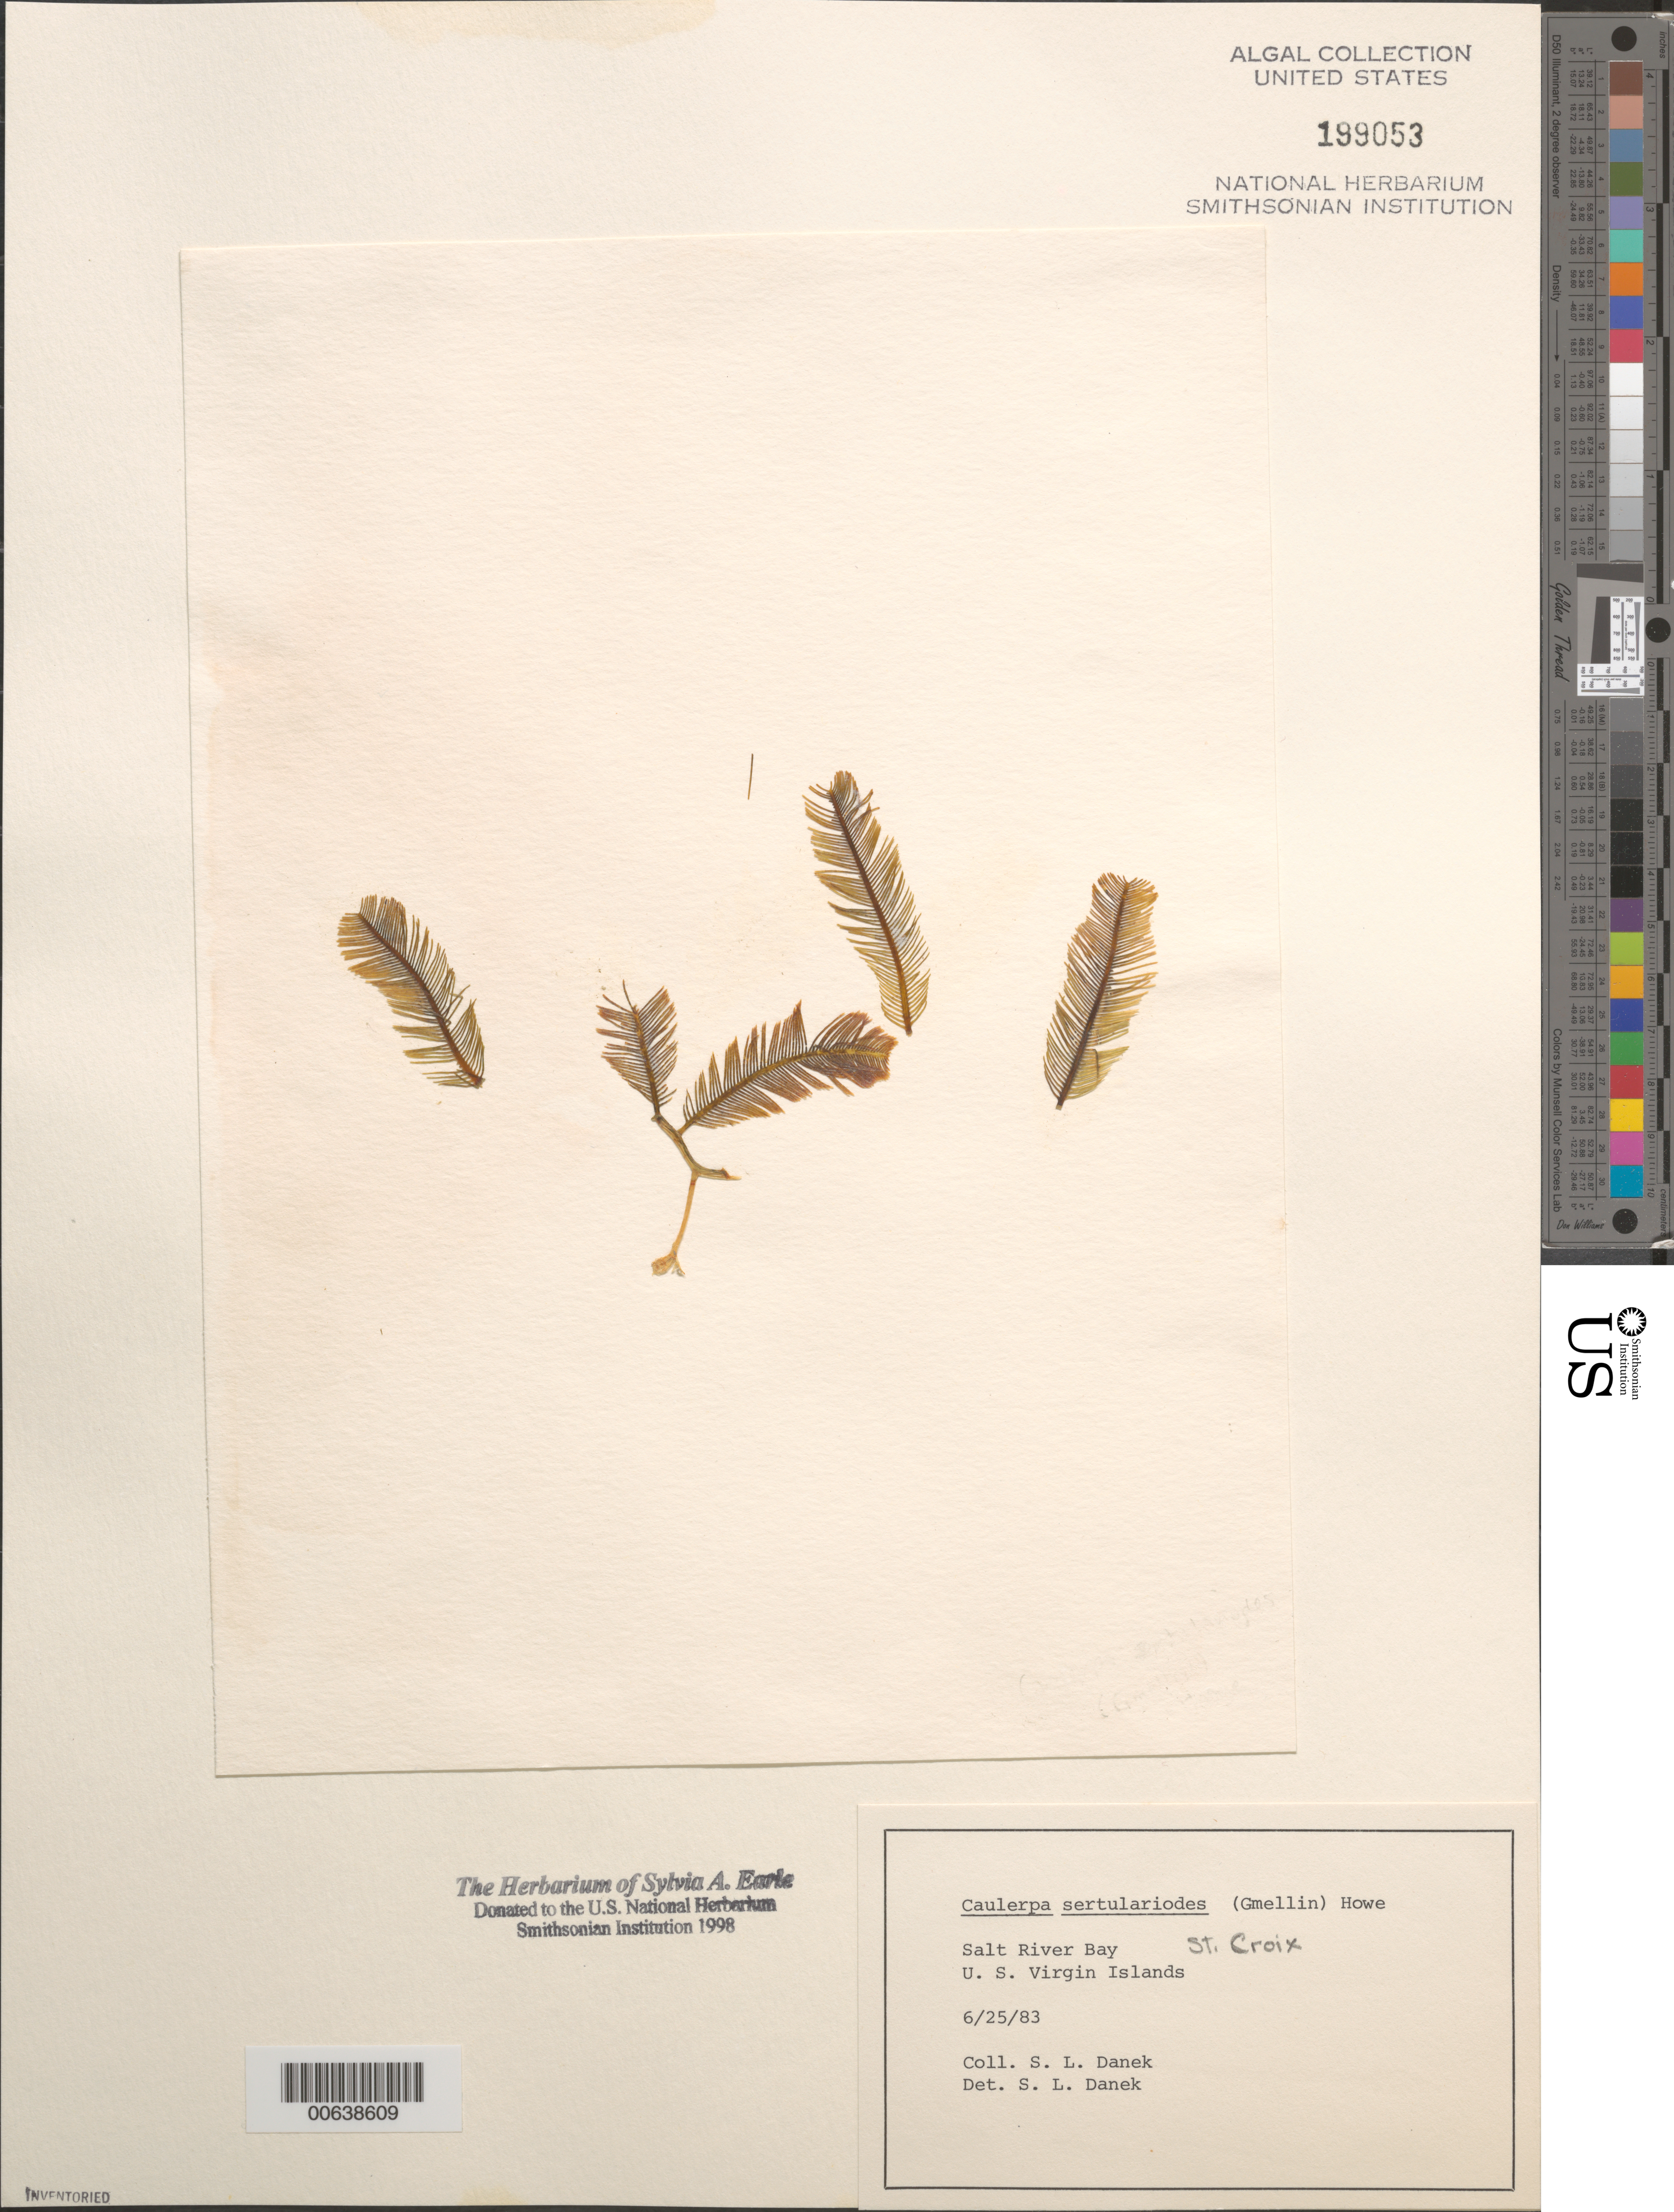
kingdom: Plantae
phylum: Chlorophyta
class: Ulvophyceae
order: Bryopsidales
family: Caulerpaceae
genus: Caulerpa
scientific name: Caulerpa sertularioides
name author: (S.G. Gmel.) M. Howe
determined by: Danek, S. L.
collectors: S. Danek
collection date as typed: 25 Jun 1983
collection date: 1983-06-25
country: U.S. Virgin Islands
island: St. Croix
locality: Salt River Bay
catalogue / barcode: US 199053